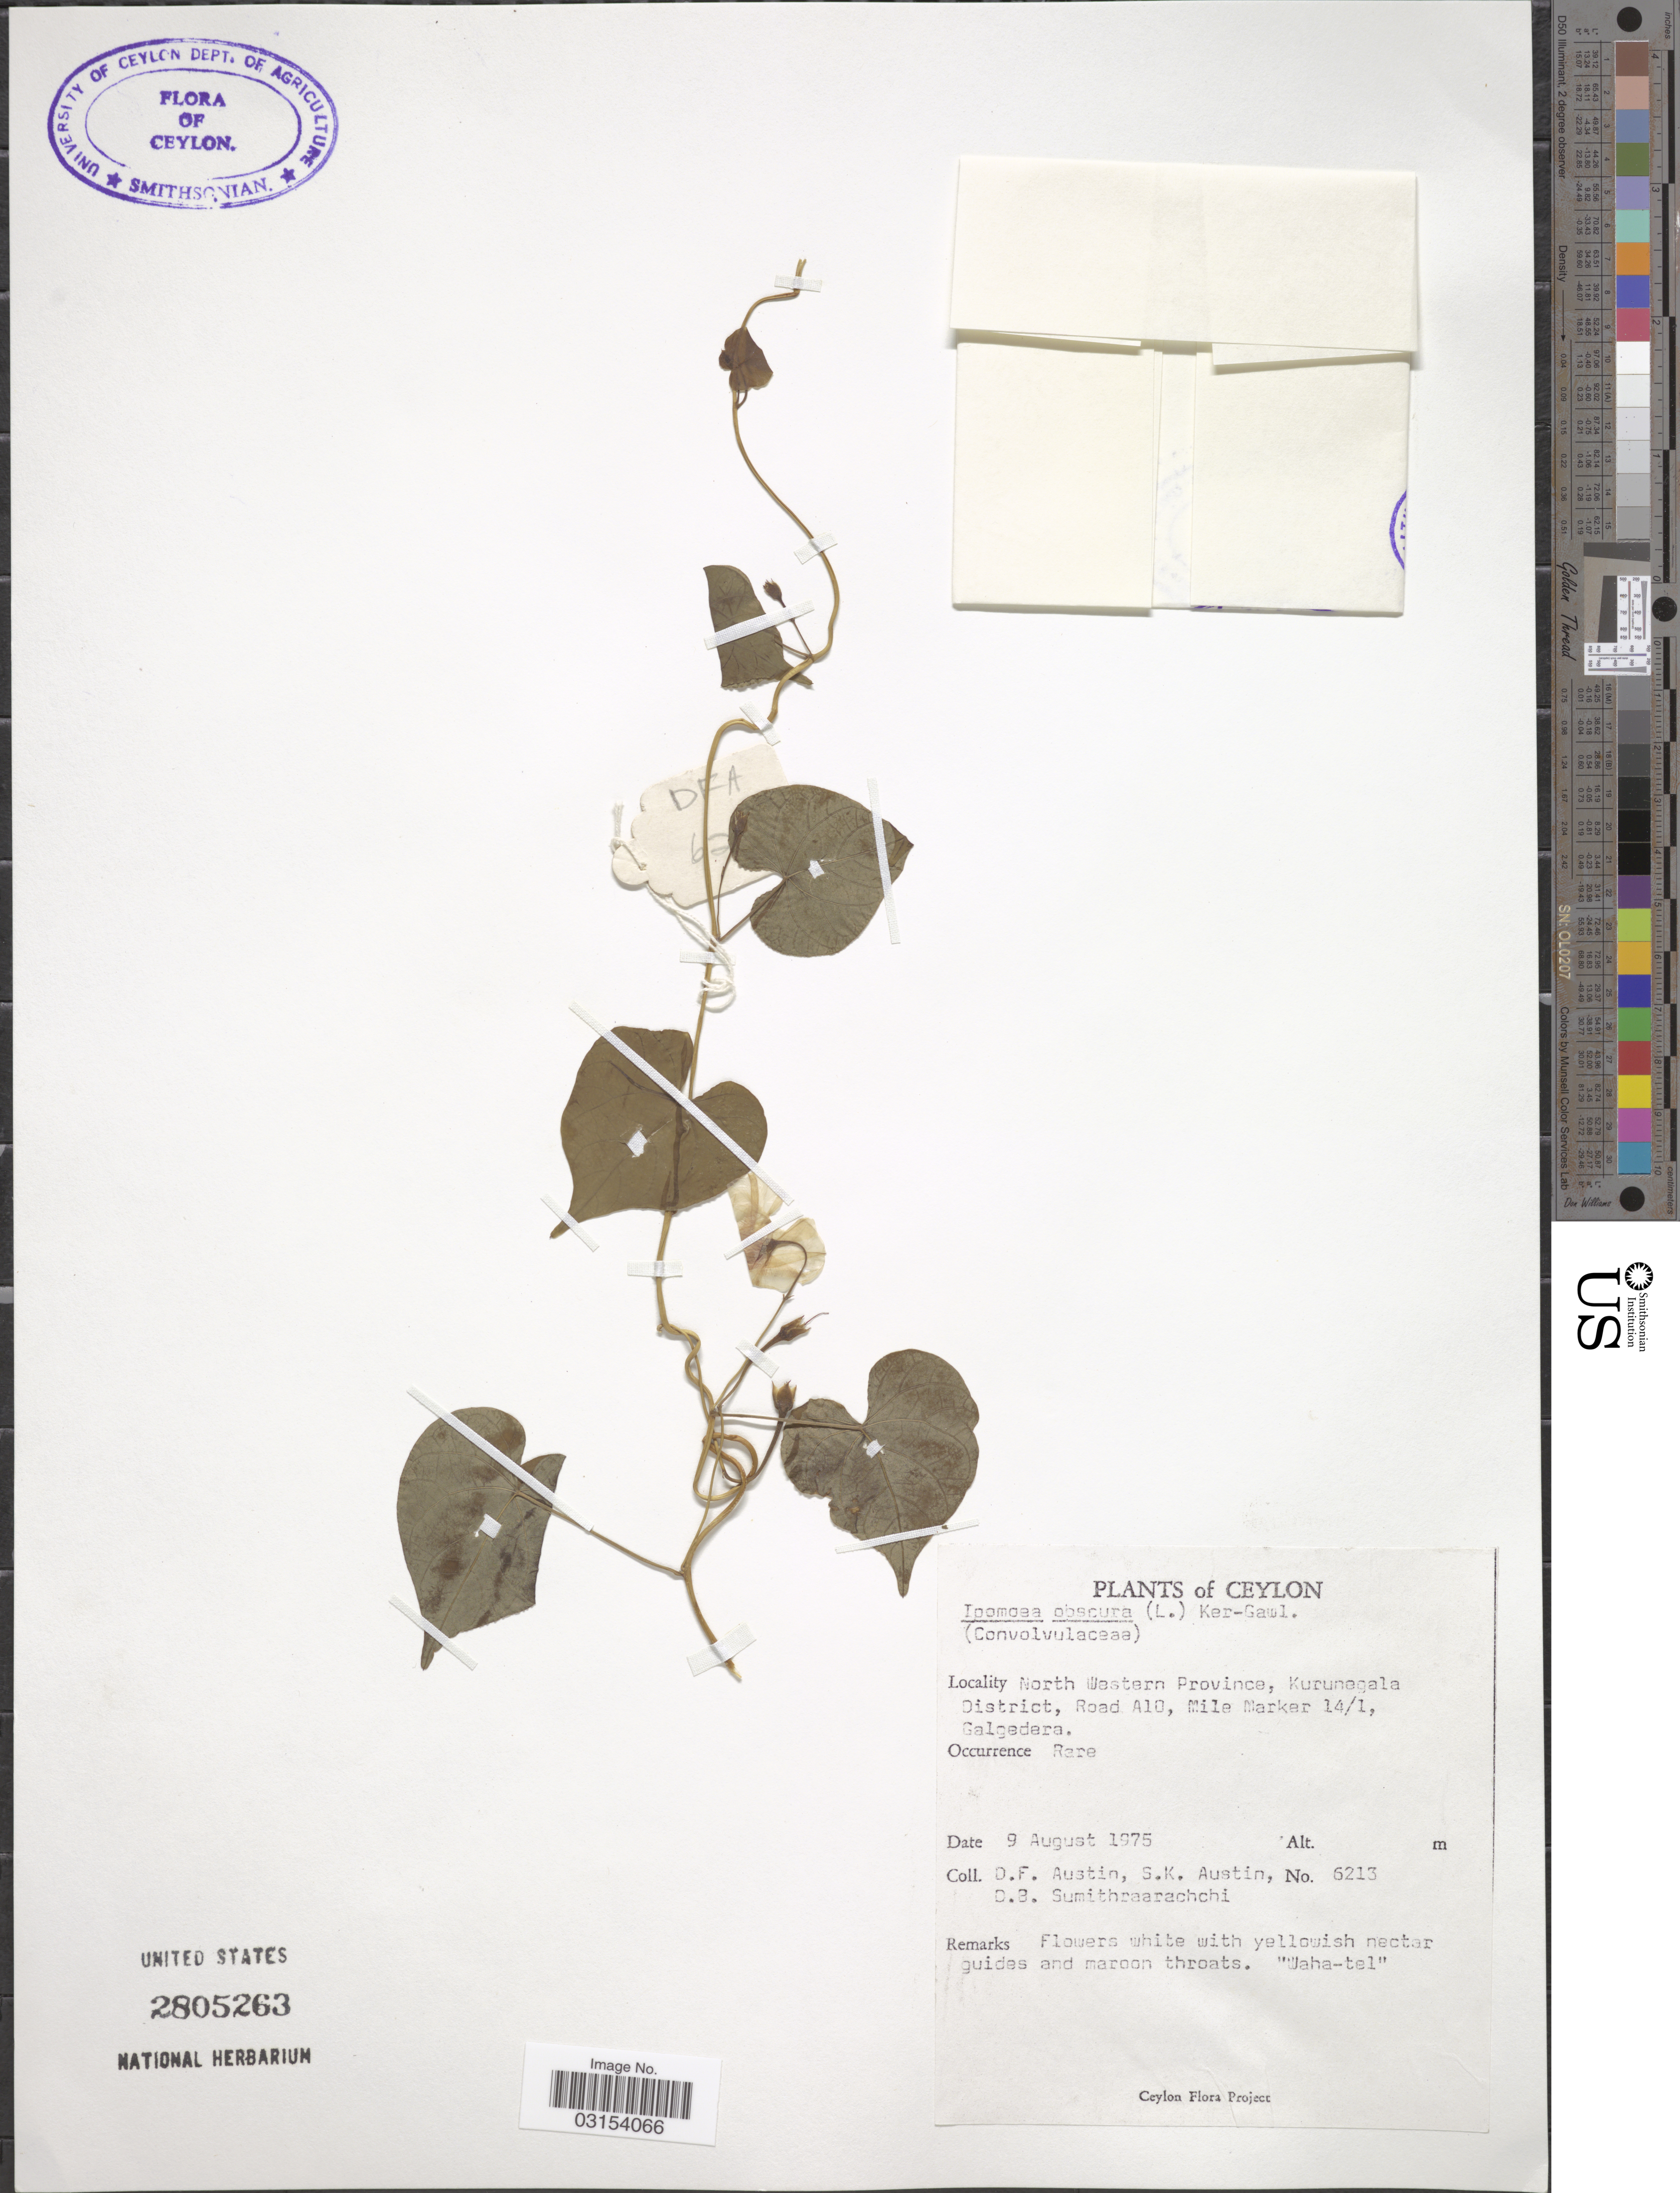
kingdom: Plantae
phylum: Tracheophyta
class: Magnoliopsida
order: Solanales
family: Convolvulaceae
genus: Ipomoea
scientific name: Ipomoea obscura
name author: (L.) Ker Gawl.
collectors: D. Austin, S. Austin & D. B. Sumithraarachchi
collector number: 6213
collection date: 1975-08-09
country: Sri Lanka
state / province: North Western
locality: Ceylon, North Western Province, Kurunegala District, Road A10, Mile Marker 14/1, Galgedera.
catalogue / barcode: US 2805263